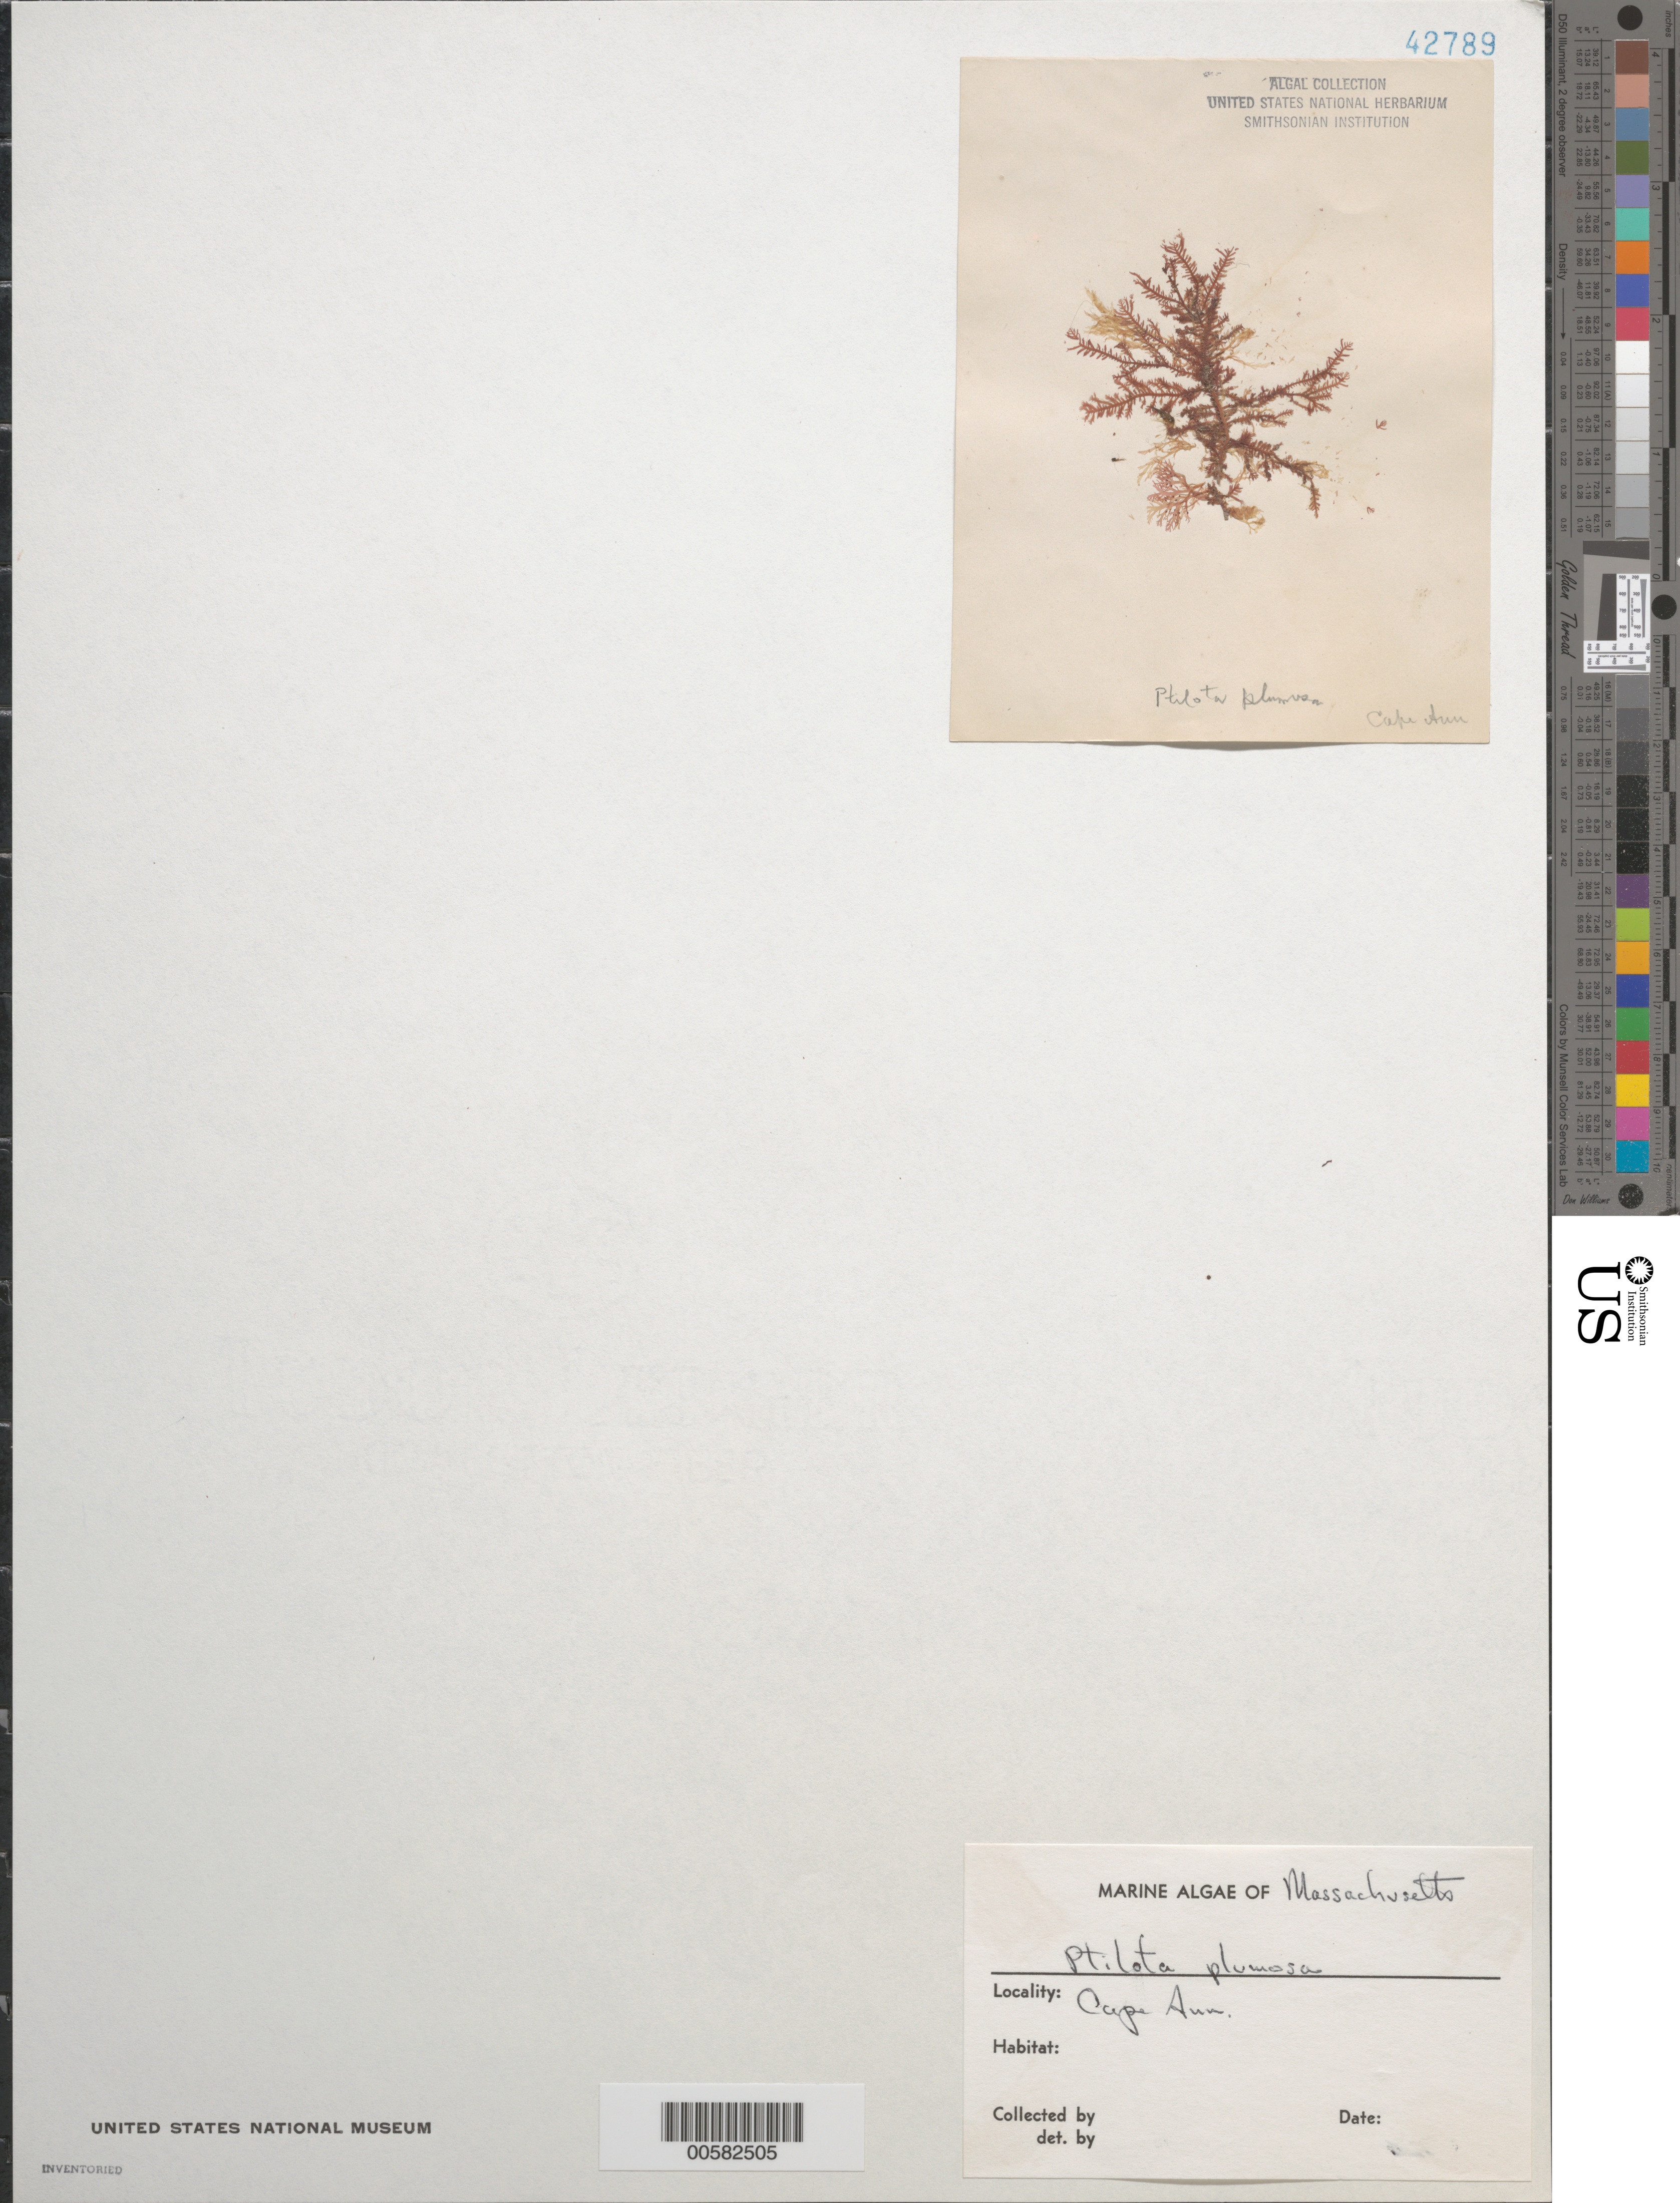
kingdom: Plantae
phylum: Rhodophyta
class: Florideophyceae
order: Ceramiales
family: Wrangeliaceae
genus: Ptilota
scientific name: Ptilota gunneri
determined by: Algae name updating Project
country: United States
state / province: Massachusetts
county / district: Essex County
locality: Cape Ann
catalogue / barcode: US 42789